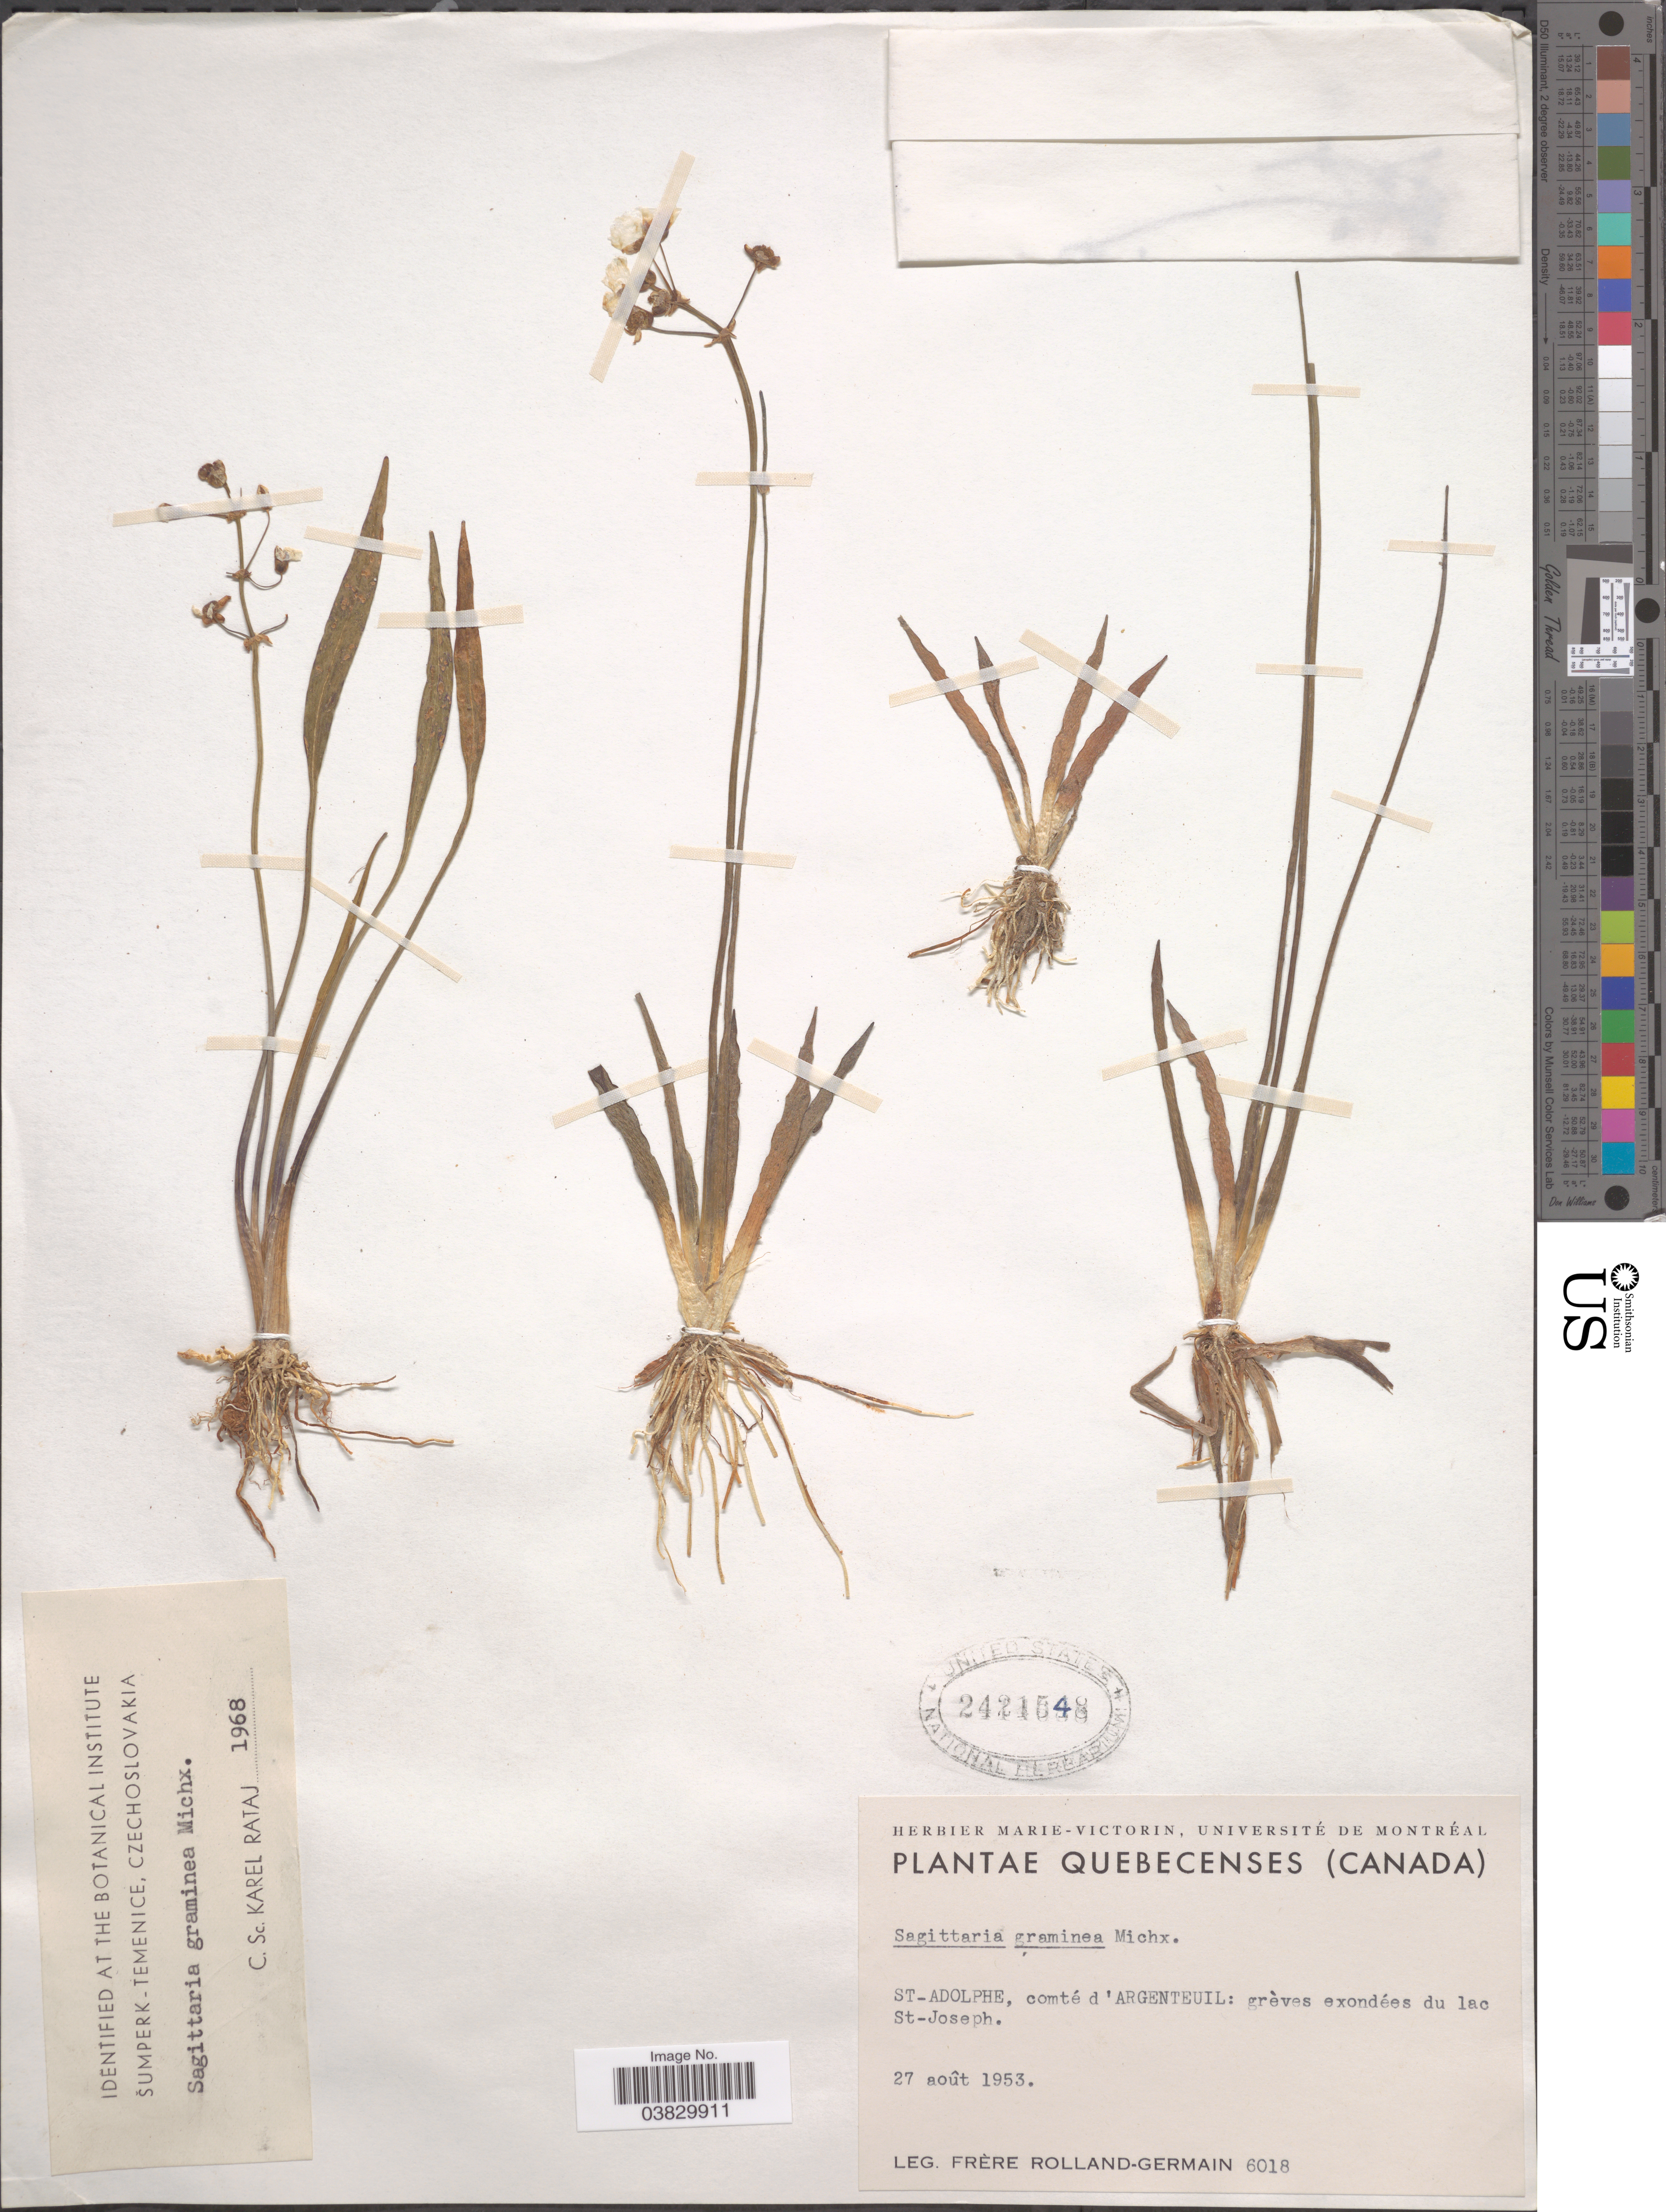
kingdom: Plantae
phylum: Tracheophyta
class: Liliopsida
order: Alismatales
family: Alismataceae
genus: Sagittaria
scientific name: Sagittaria graminea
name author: Michx.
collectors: Rolland-Germain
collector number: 6018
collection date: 1953-08-27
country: Canada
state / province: Quebec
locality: St. Adolphe, comté d'Argenteuil: grèves exondées du lac St. Joseph.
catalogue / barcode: US 2421548